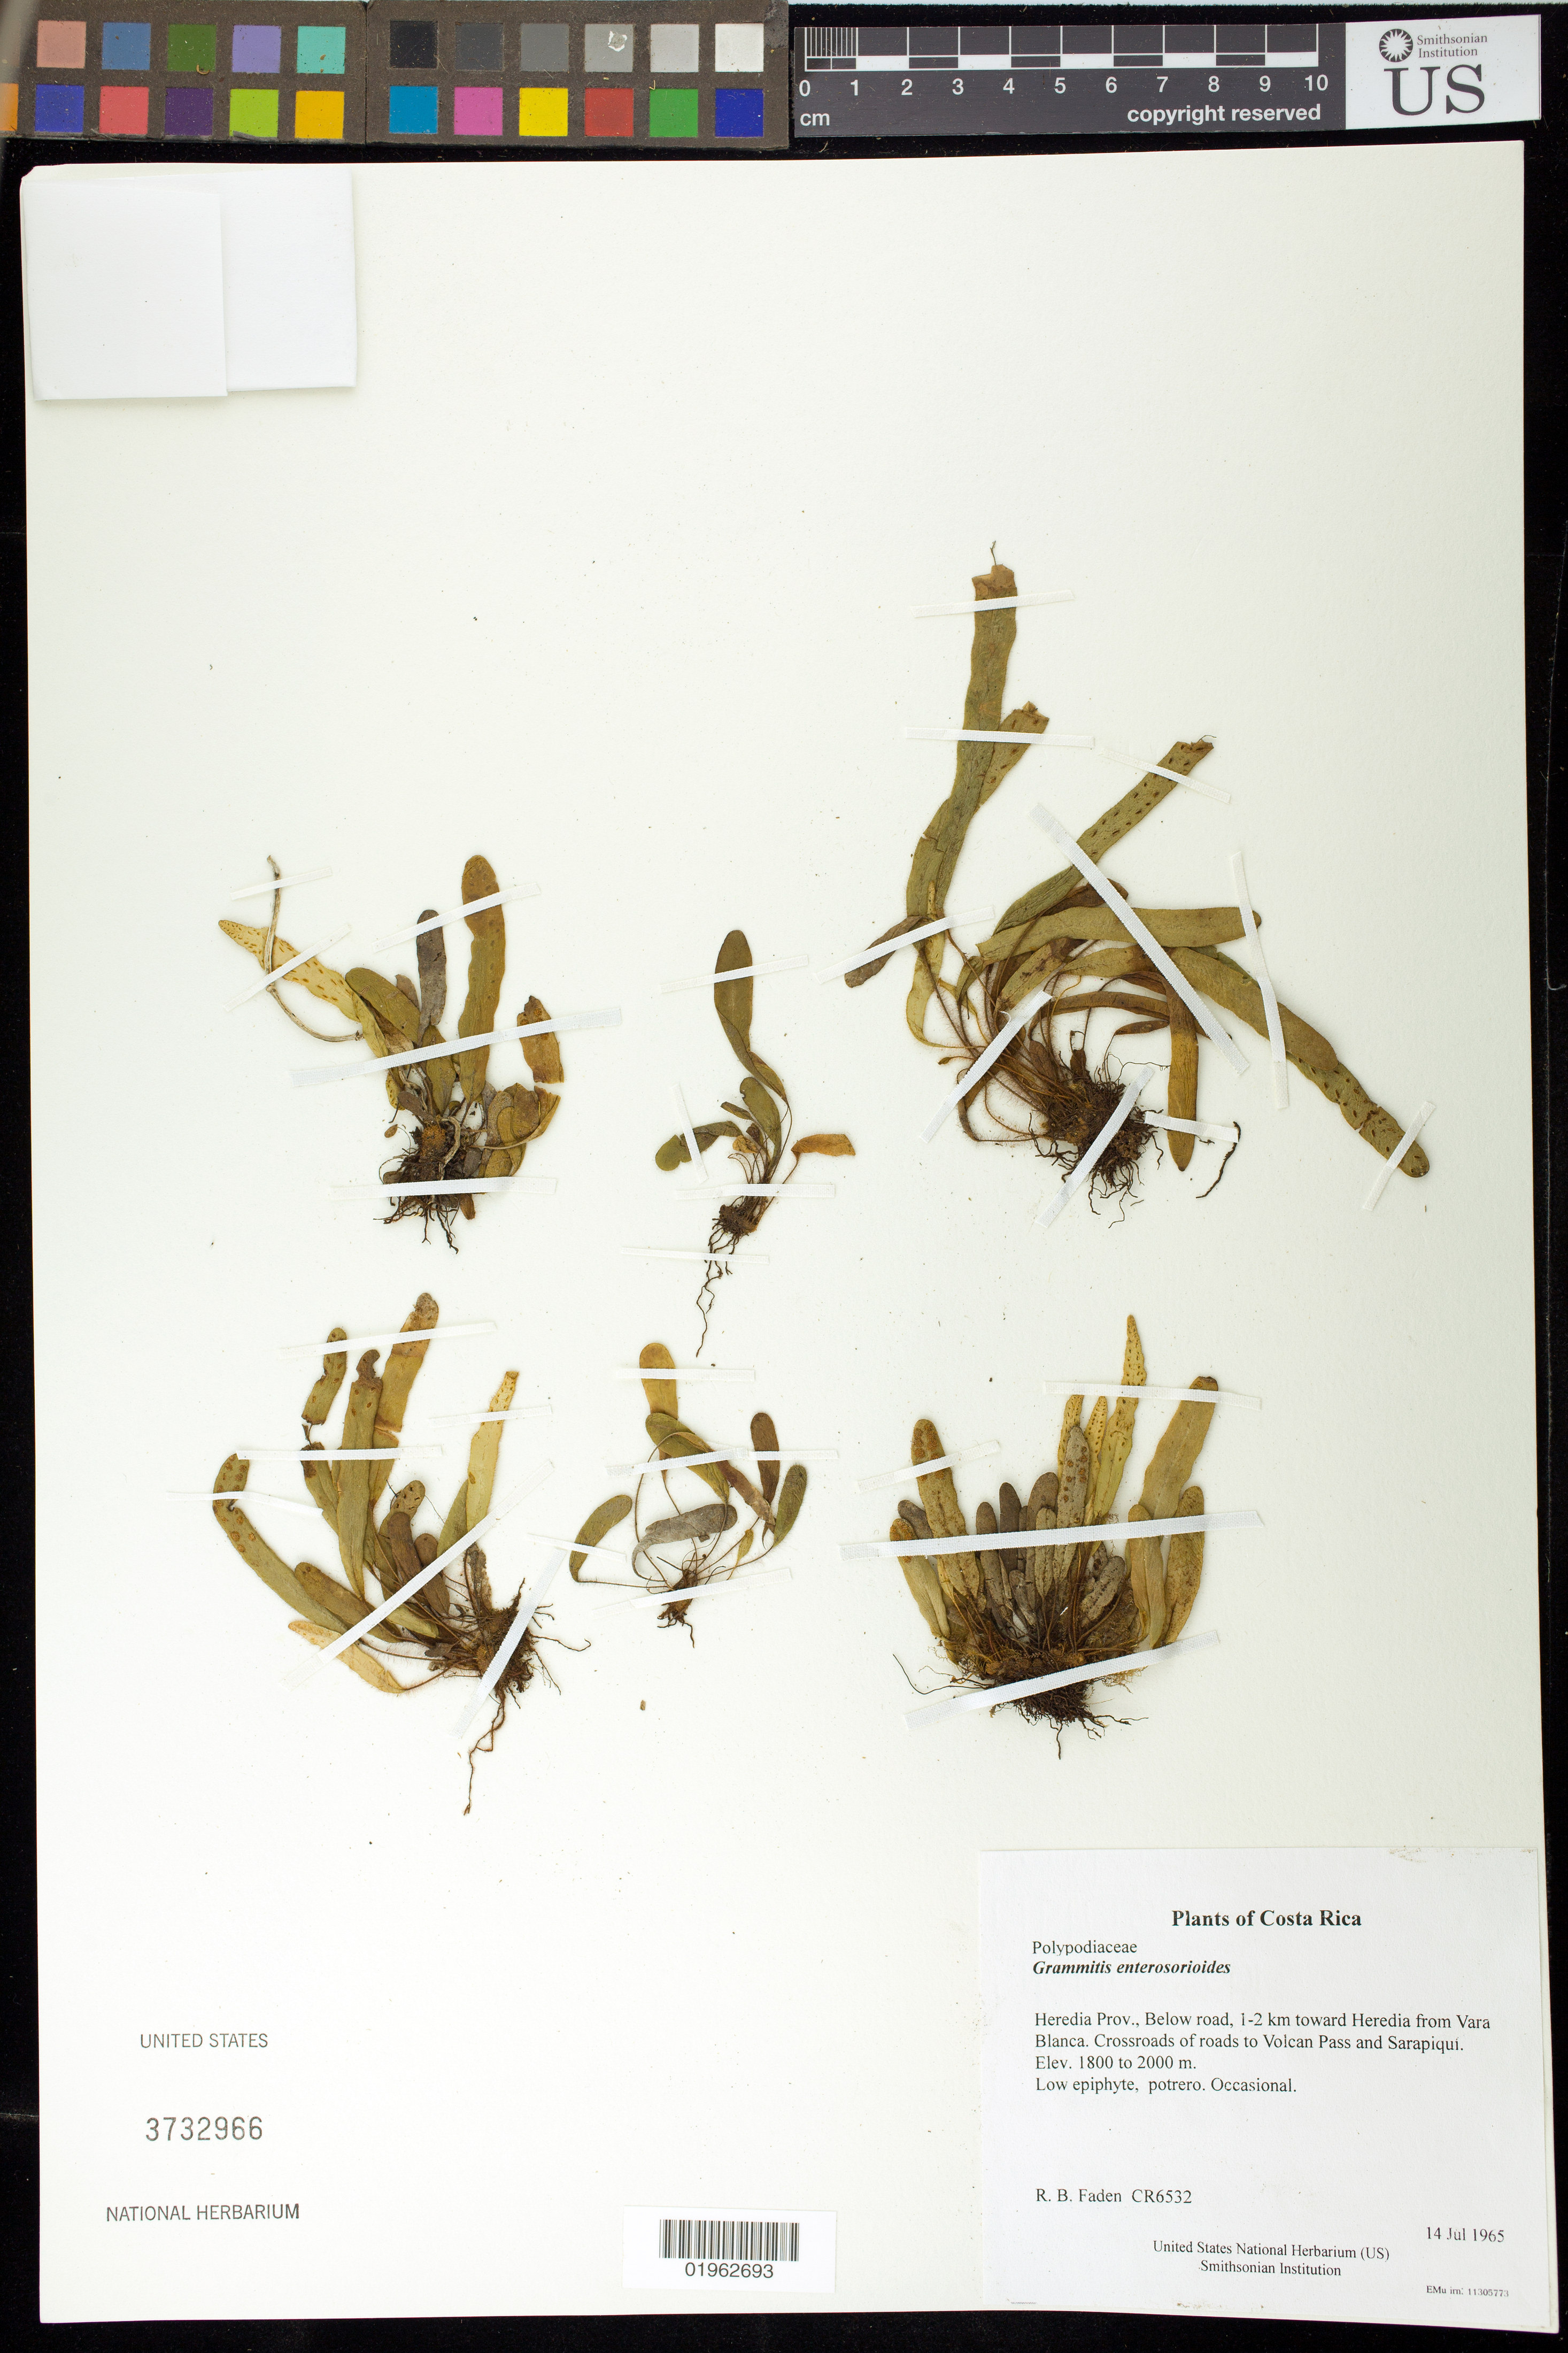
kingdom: Plantae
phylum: Tracheophyta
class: Polypodiopsida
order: Polypodiales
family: Polypodiaceae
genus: Enterosora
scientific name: Enterosora enterosoroides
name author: (Christ) A. Rojas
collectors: R. B. Faden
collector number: CR6532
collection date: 1965-07-14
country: Costa Rica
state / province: Heredia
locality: Below road, 1-2 km toward Heredia from Vara Blanca. Crossroads of roads to Volcan Pass and Sarapiquí.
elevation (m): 1800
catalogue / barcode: US 3732966